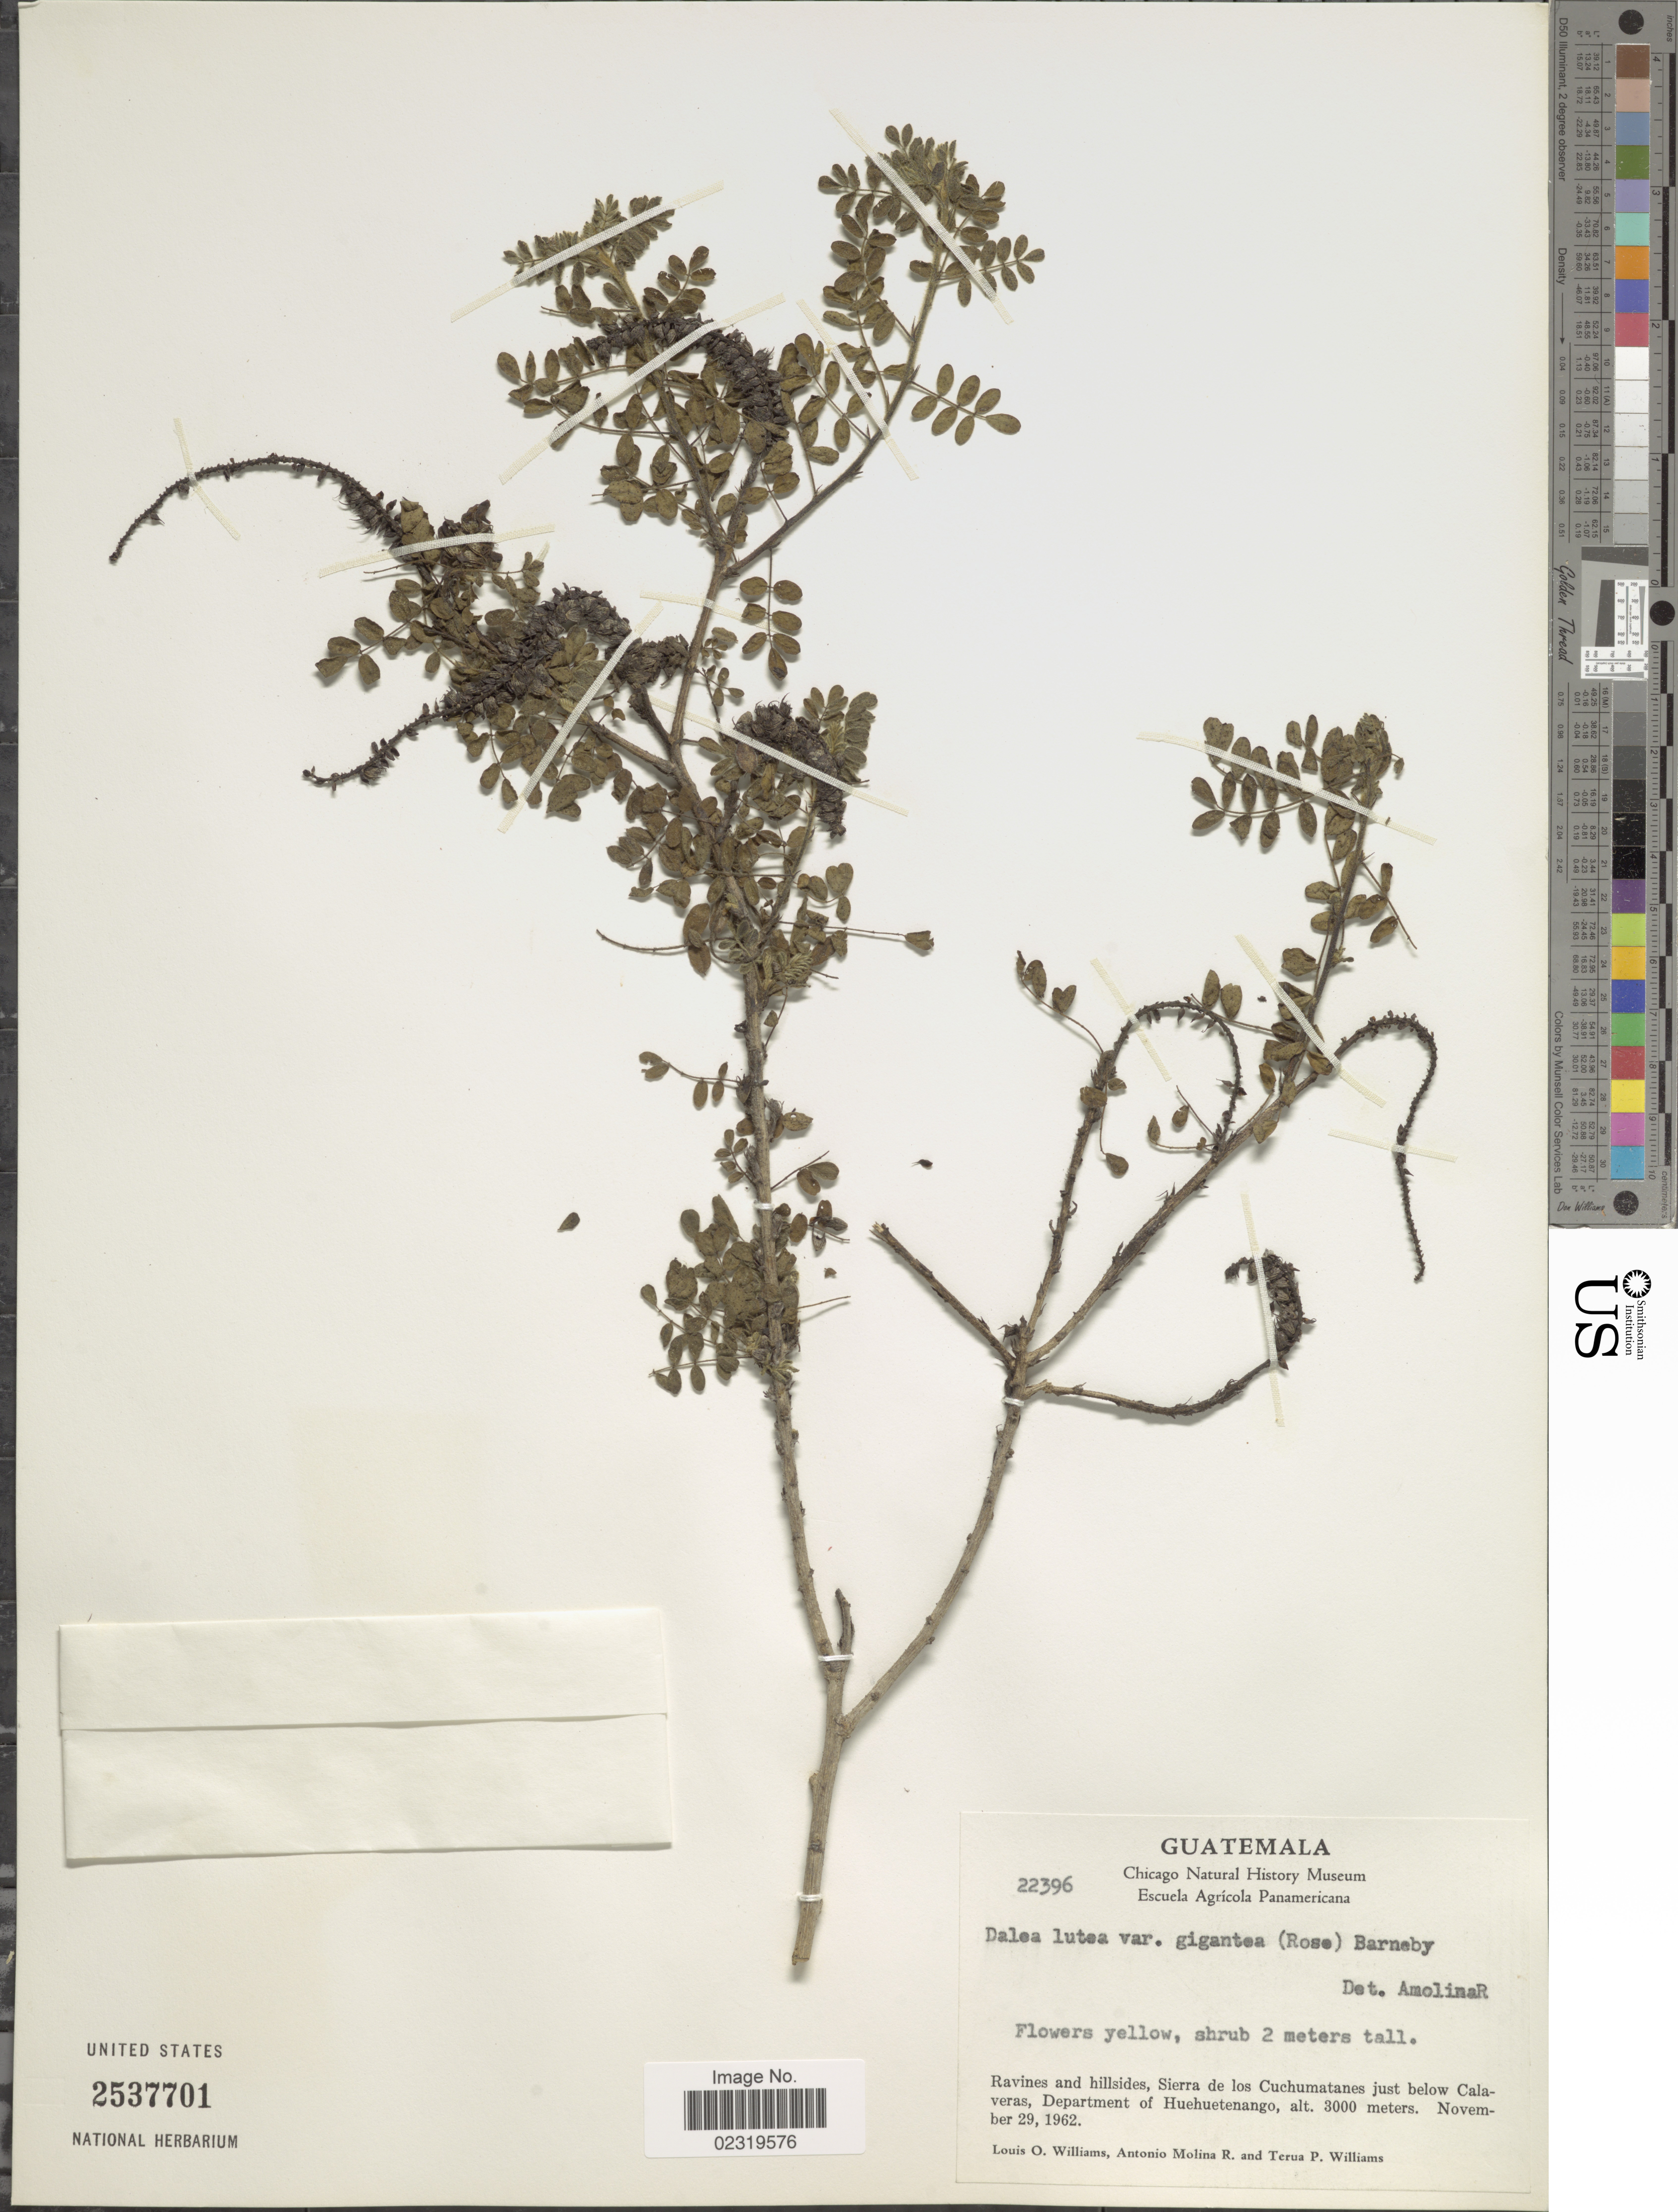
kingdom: Plantae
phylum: Tracheophyta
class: Magnoliopsida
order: Fabales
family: Fabaceae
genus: Dalea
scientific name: Dalea lutea var. gigantea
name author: (Rose) Barneby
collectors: L. O. Williams, A. Molina R. & T. P. Williams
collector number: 22396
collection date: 1962-11-29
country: Guatemala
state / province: Huehuetenango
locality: Ravines and hillsides, Sierra de los Cuchumatanes just below Calaveras, Department of Huehuetenango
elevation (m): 3000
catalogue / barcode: US 2537701